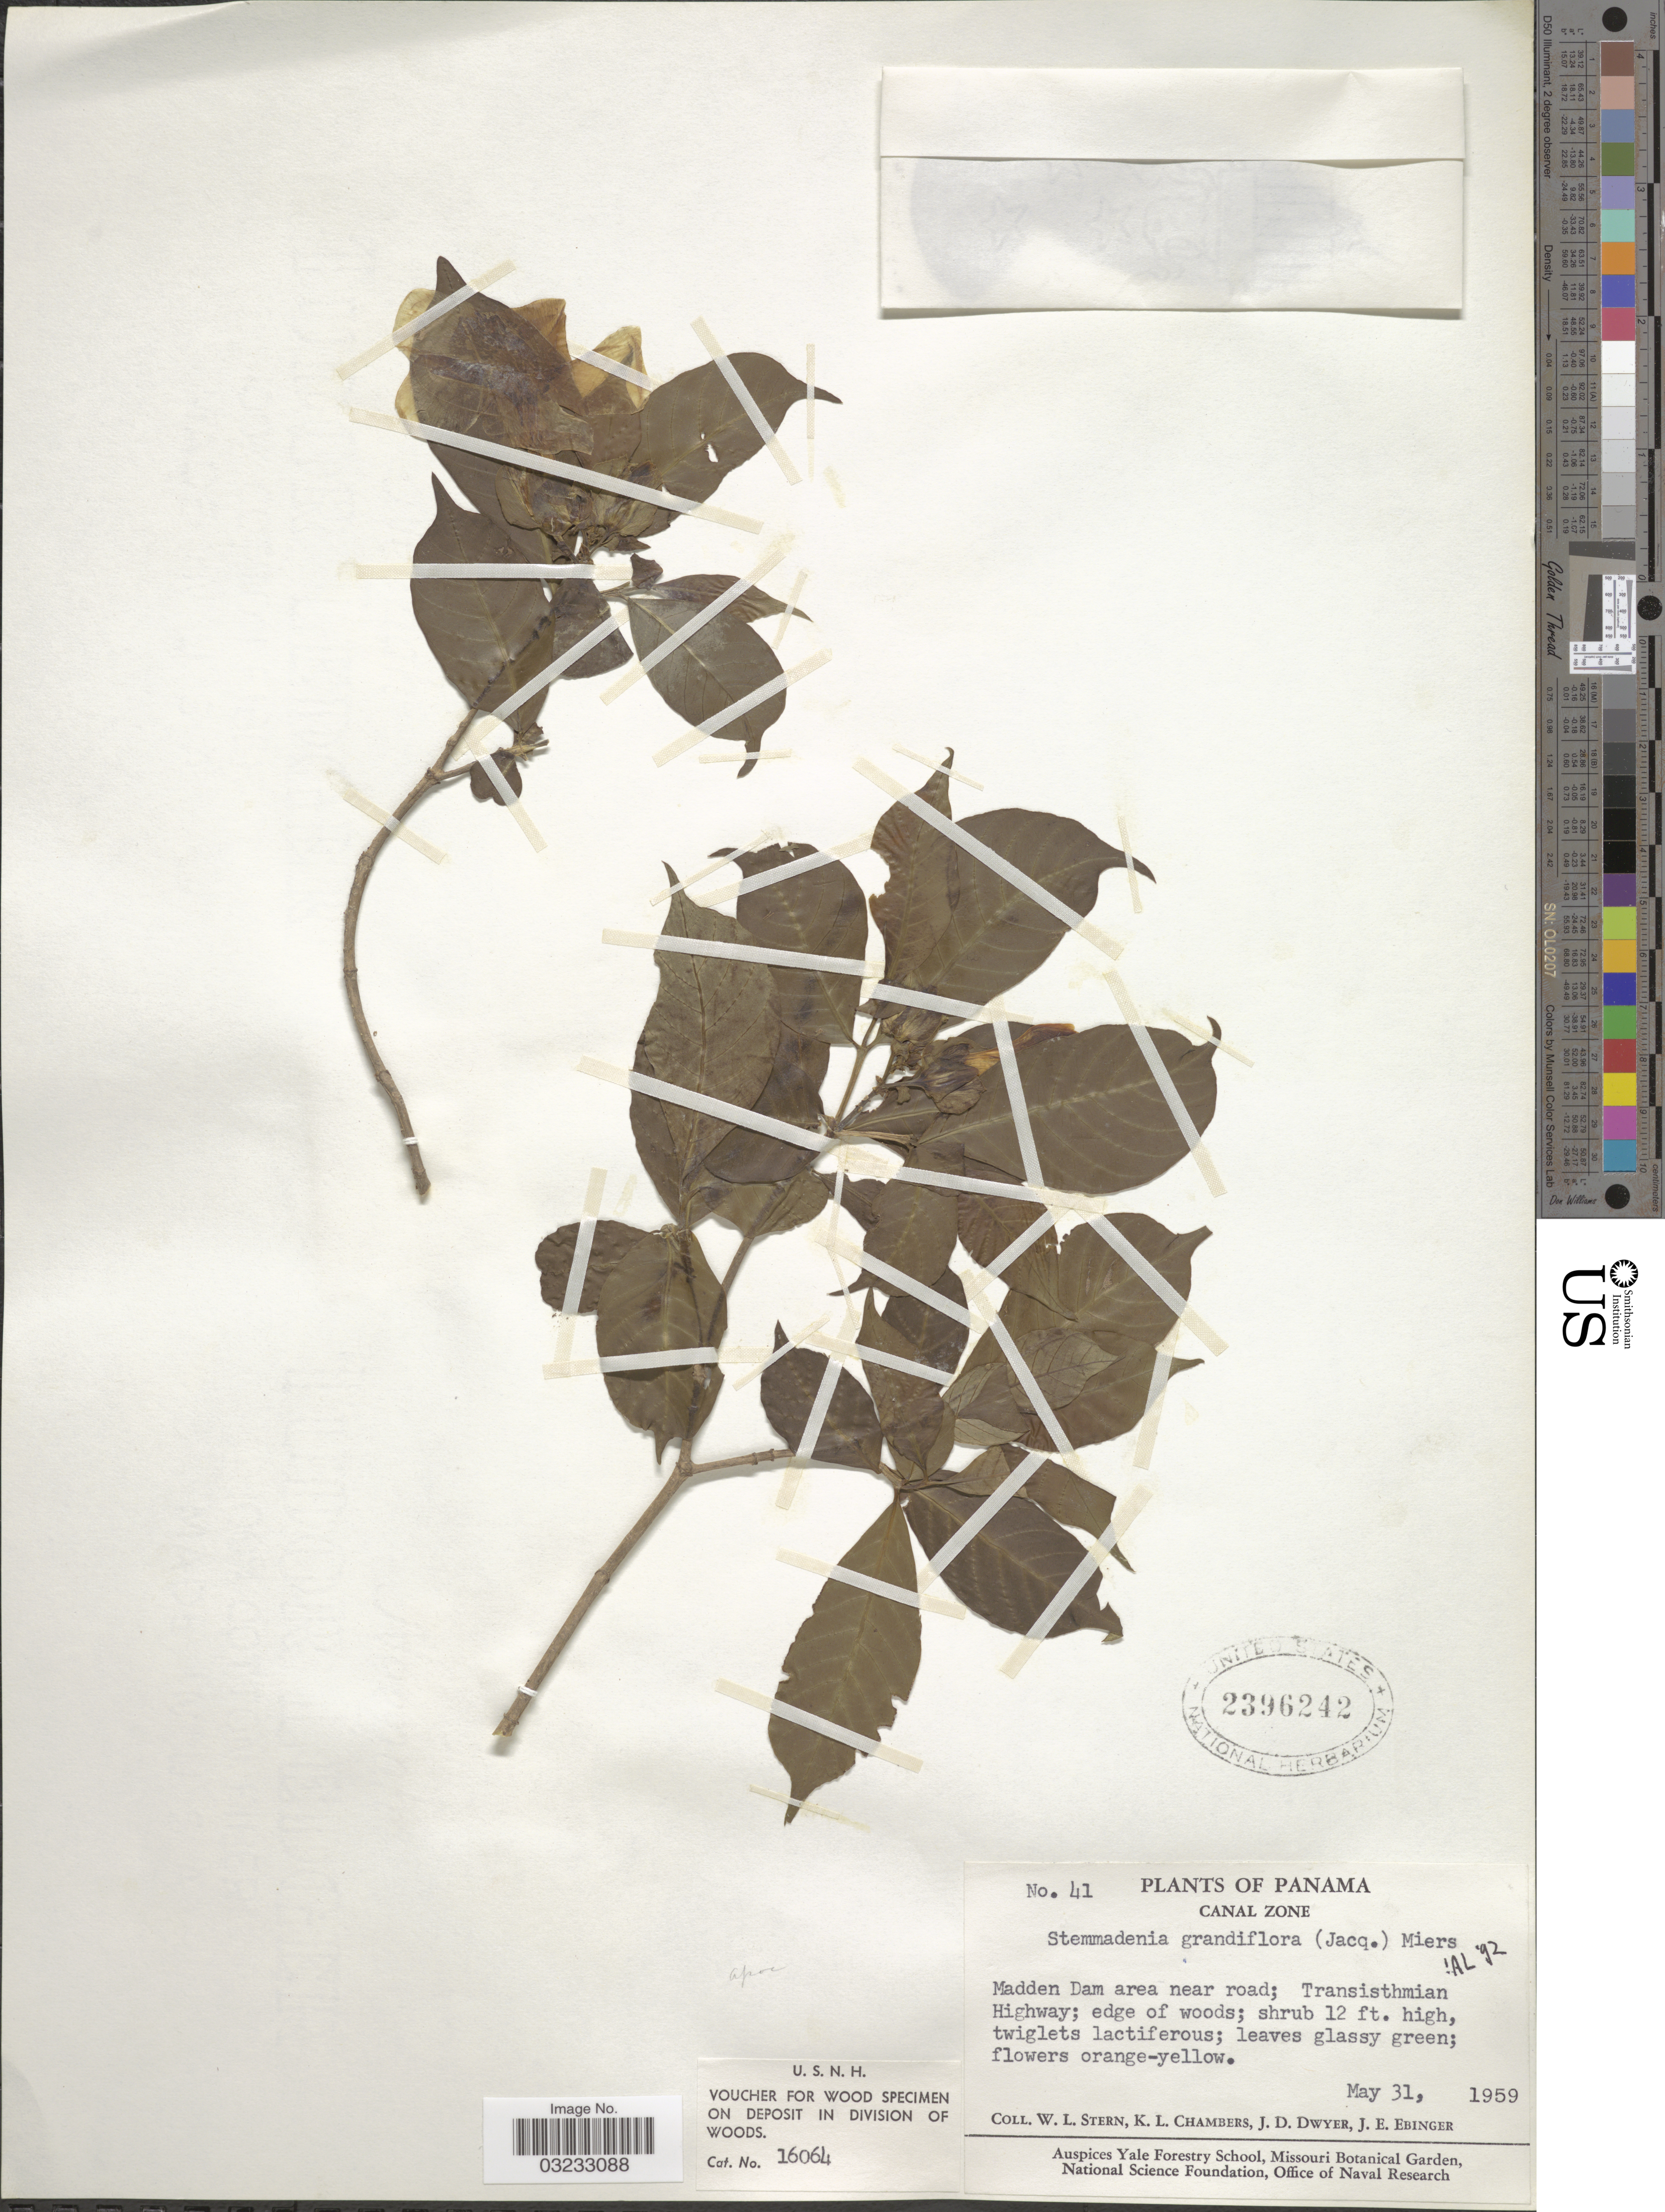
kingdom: Plantae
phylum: Tracheophyta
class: Magnoliopsida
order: Gentianales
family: Apocynaceae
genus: Stemmadenia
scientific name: Stemmadenia grandiflora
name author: (Jacq.) Miers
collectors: W. L. Stern, K. Chambers, J. D. Dwyer & J. Ebinger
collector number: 41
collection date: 1959-05-31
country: Panama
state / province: Colón / Panamá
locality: Canal Zone. Madden Dam area near road; Transisthmian Highway.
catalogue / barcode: US 2396242